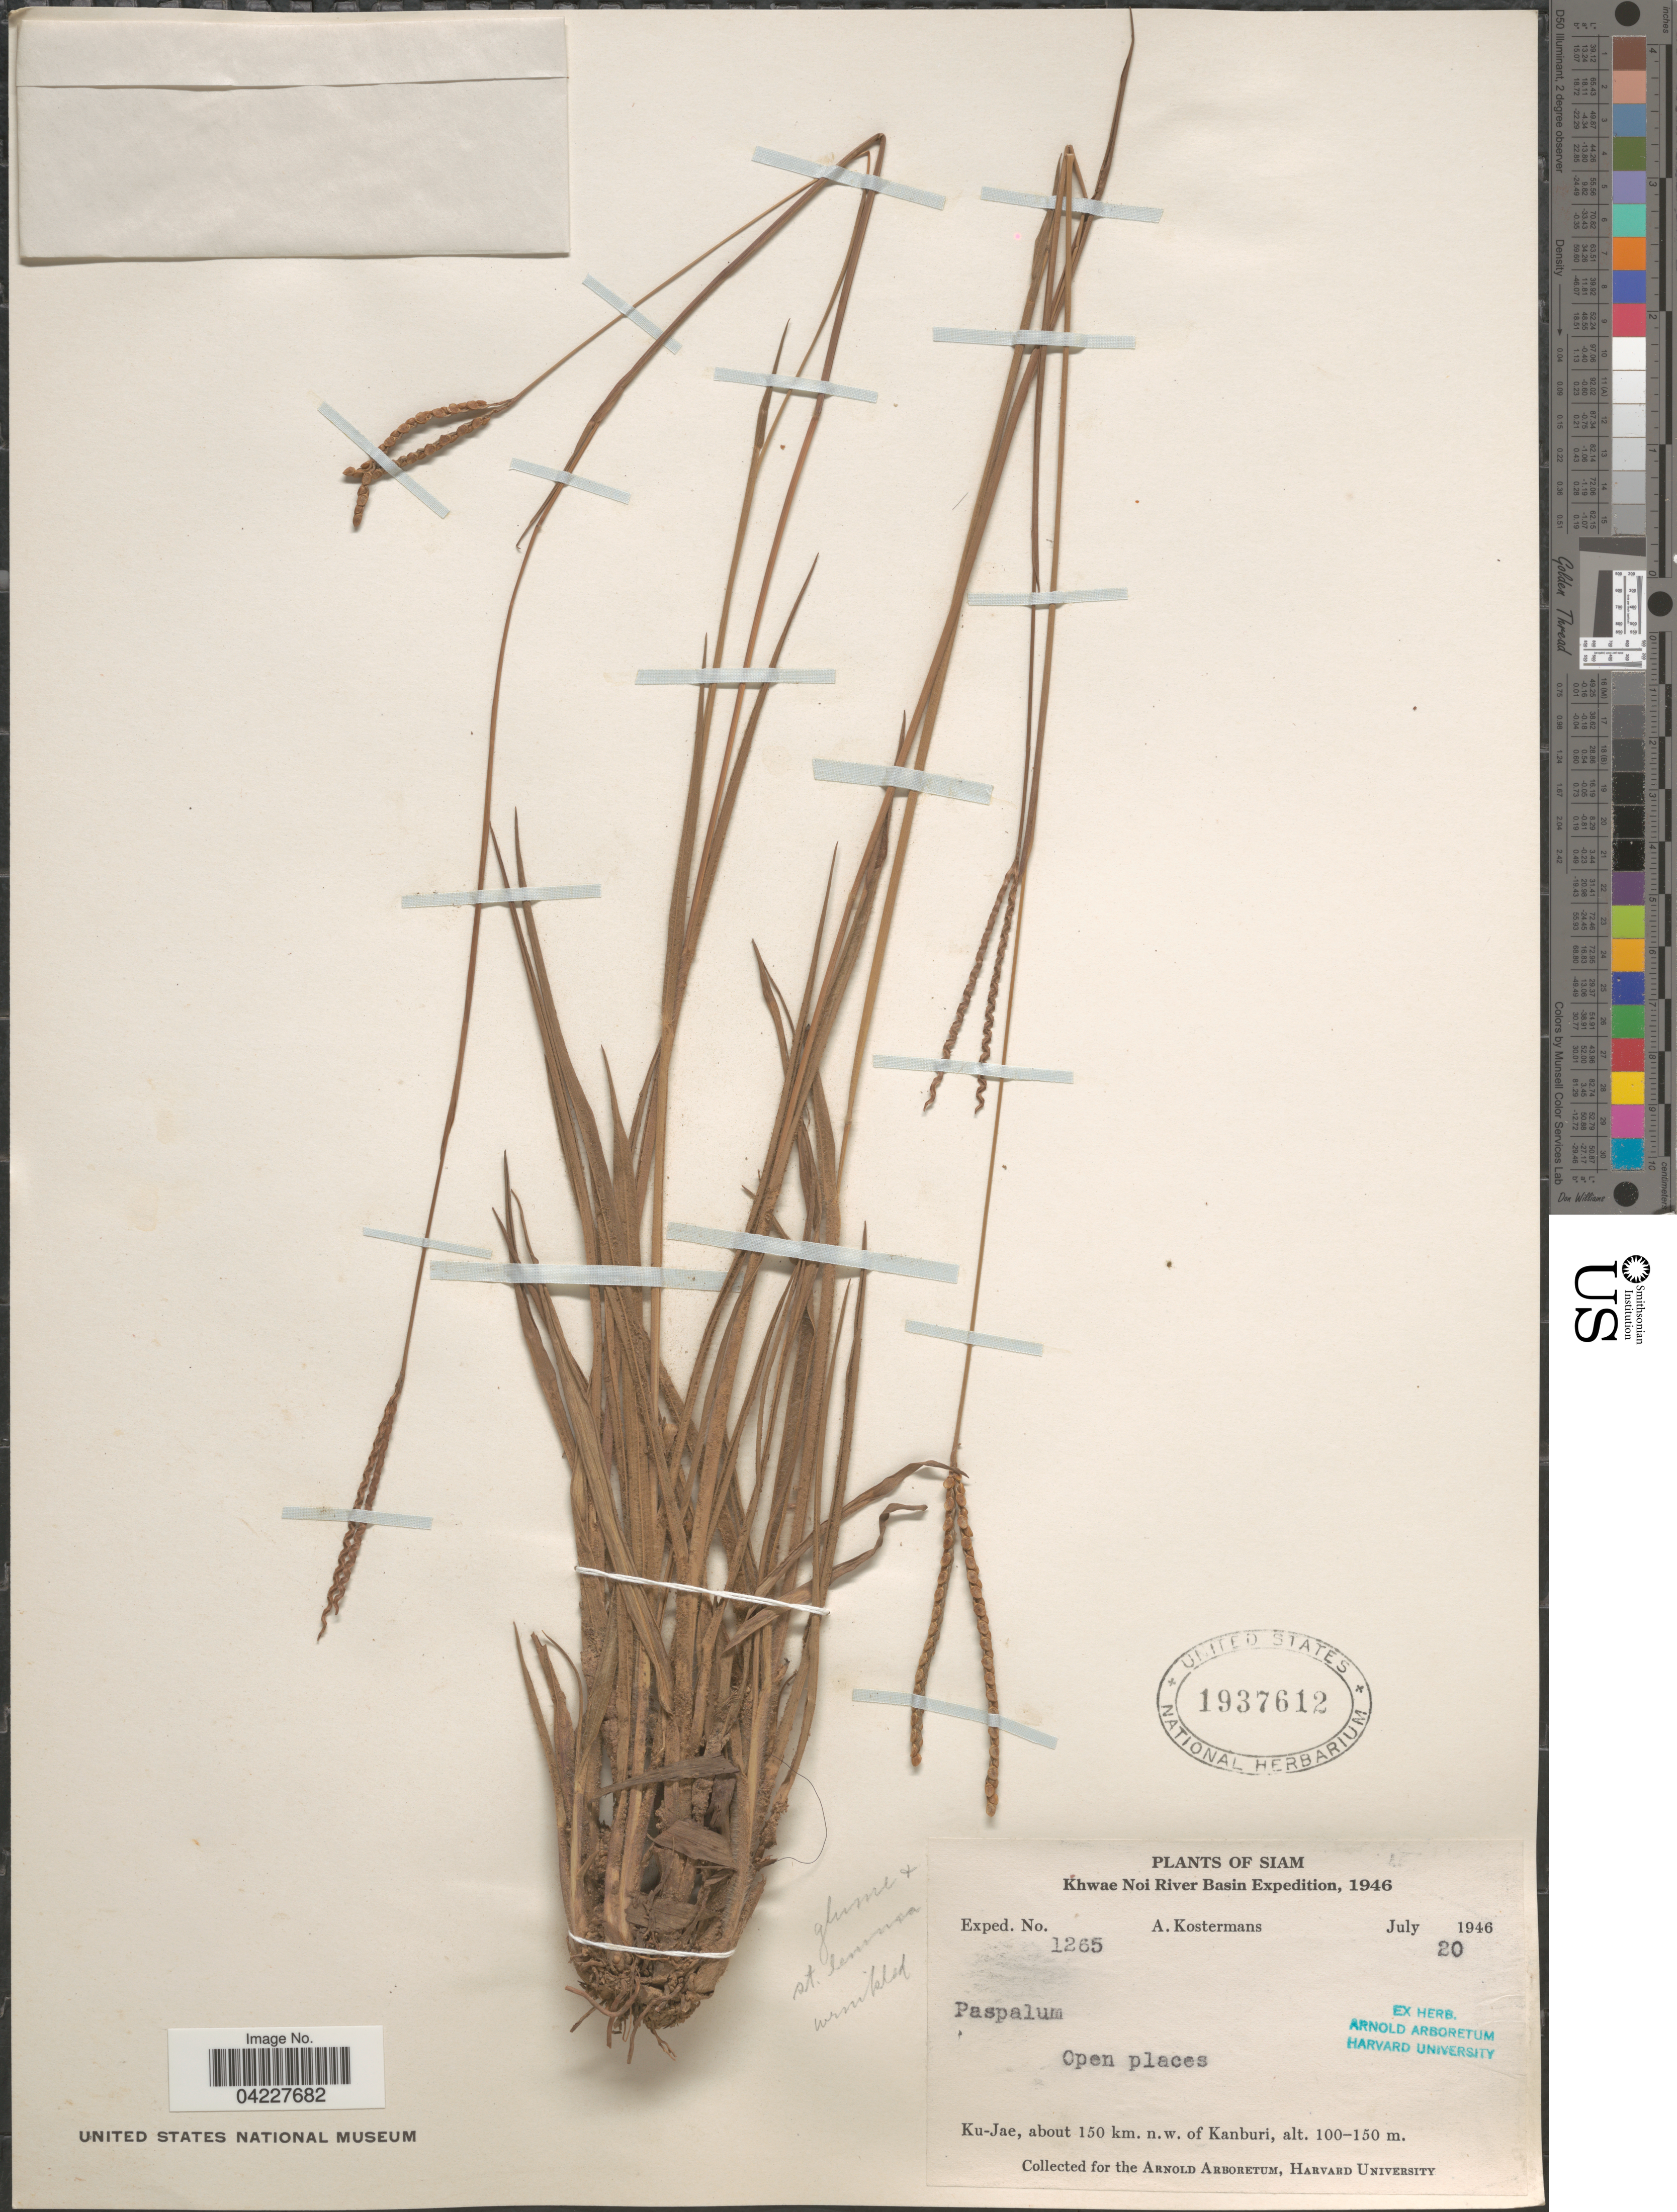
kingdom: Plantae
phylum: Tracheophyta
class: Liliopsida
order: Poales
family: Poaceae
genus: Paspalum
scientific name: Paspalum sp.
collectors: A. J. G. Kostermans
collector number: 1265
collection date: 1946-07-20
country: Thailand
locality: Siam. Khwae Noi River Basin Expedition, 1946. Ku-Jae, about 150 km. n.w. of Kanburi.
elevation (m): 100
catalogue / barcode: US 1937612